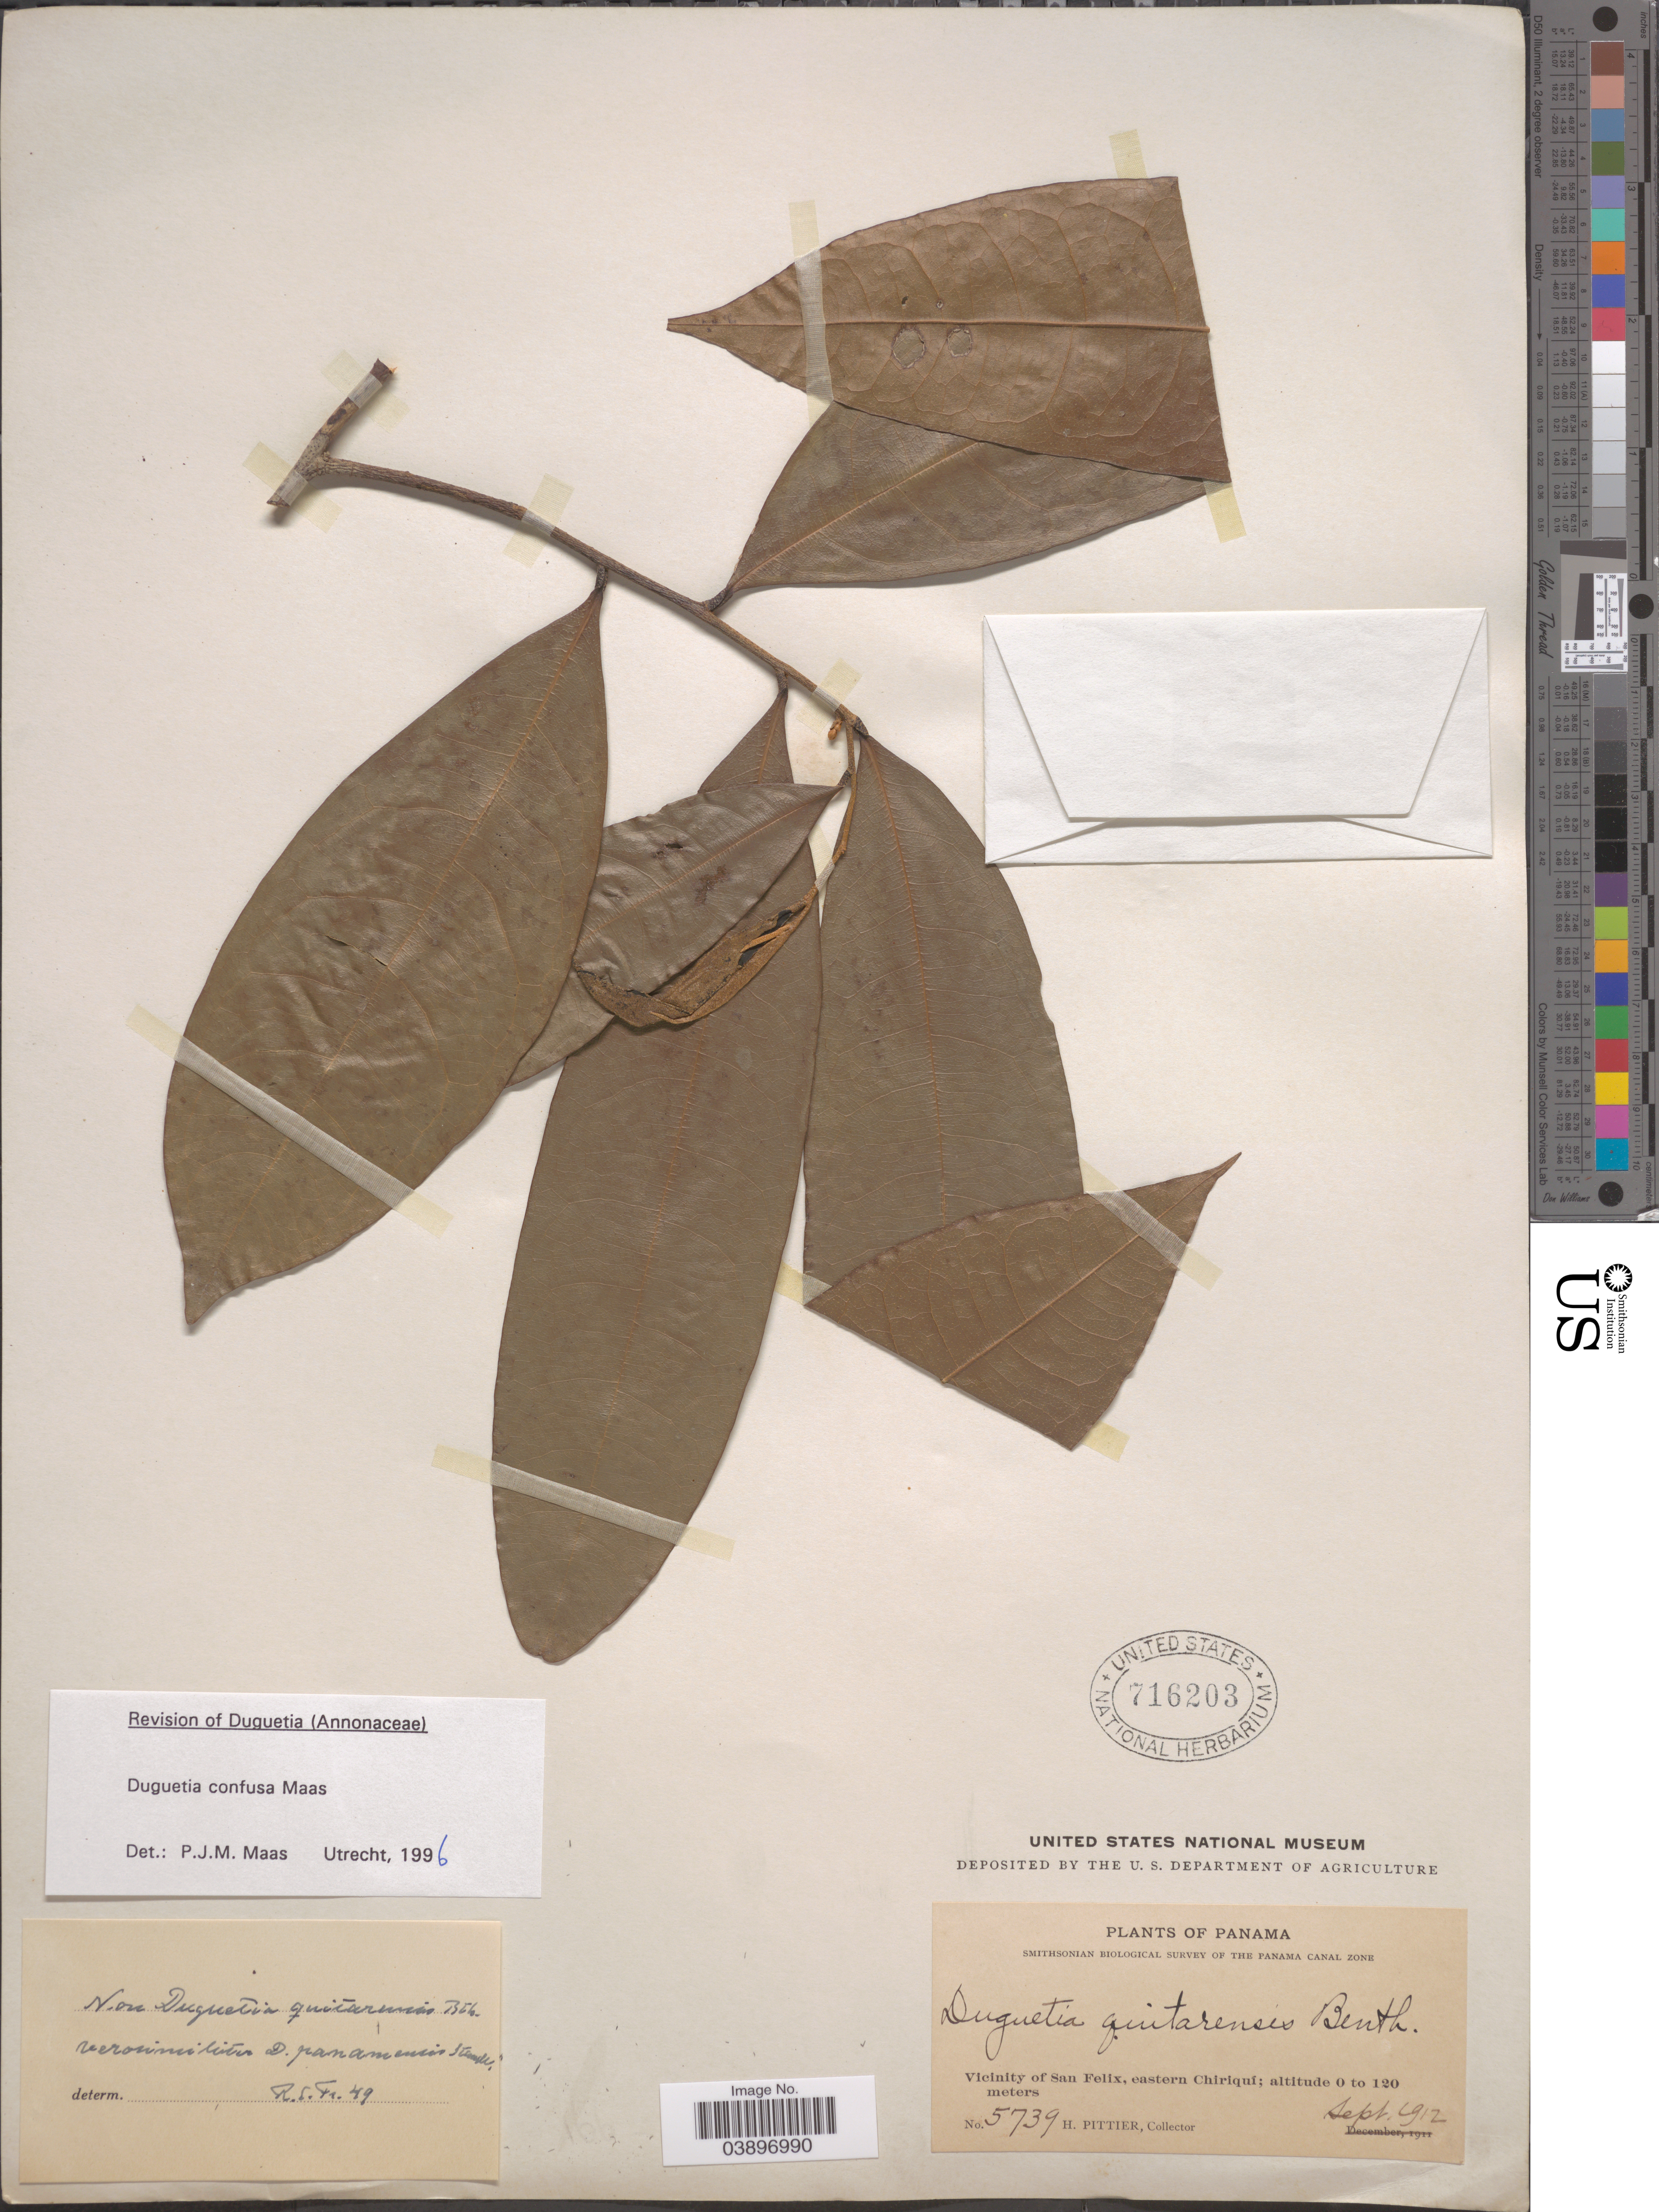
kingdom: Plantae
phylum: Tracheophyta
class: Magnoliopsida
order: Magnoliales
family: Annonaceae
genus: Duguetia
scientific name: Duguetia confusa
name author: Maas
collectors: H. F. Pittier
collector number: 5739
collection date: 1912-09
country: Panama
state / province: Chiriqui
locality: Vicinity of San Felix, eastern Chiriquí.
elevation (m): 0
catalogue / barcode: US 716203